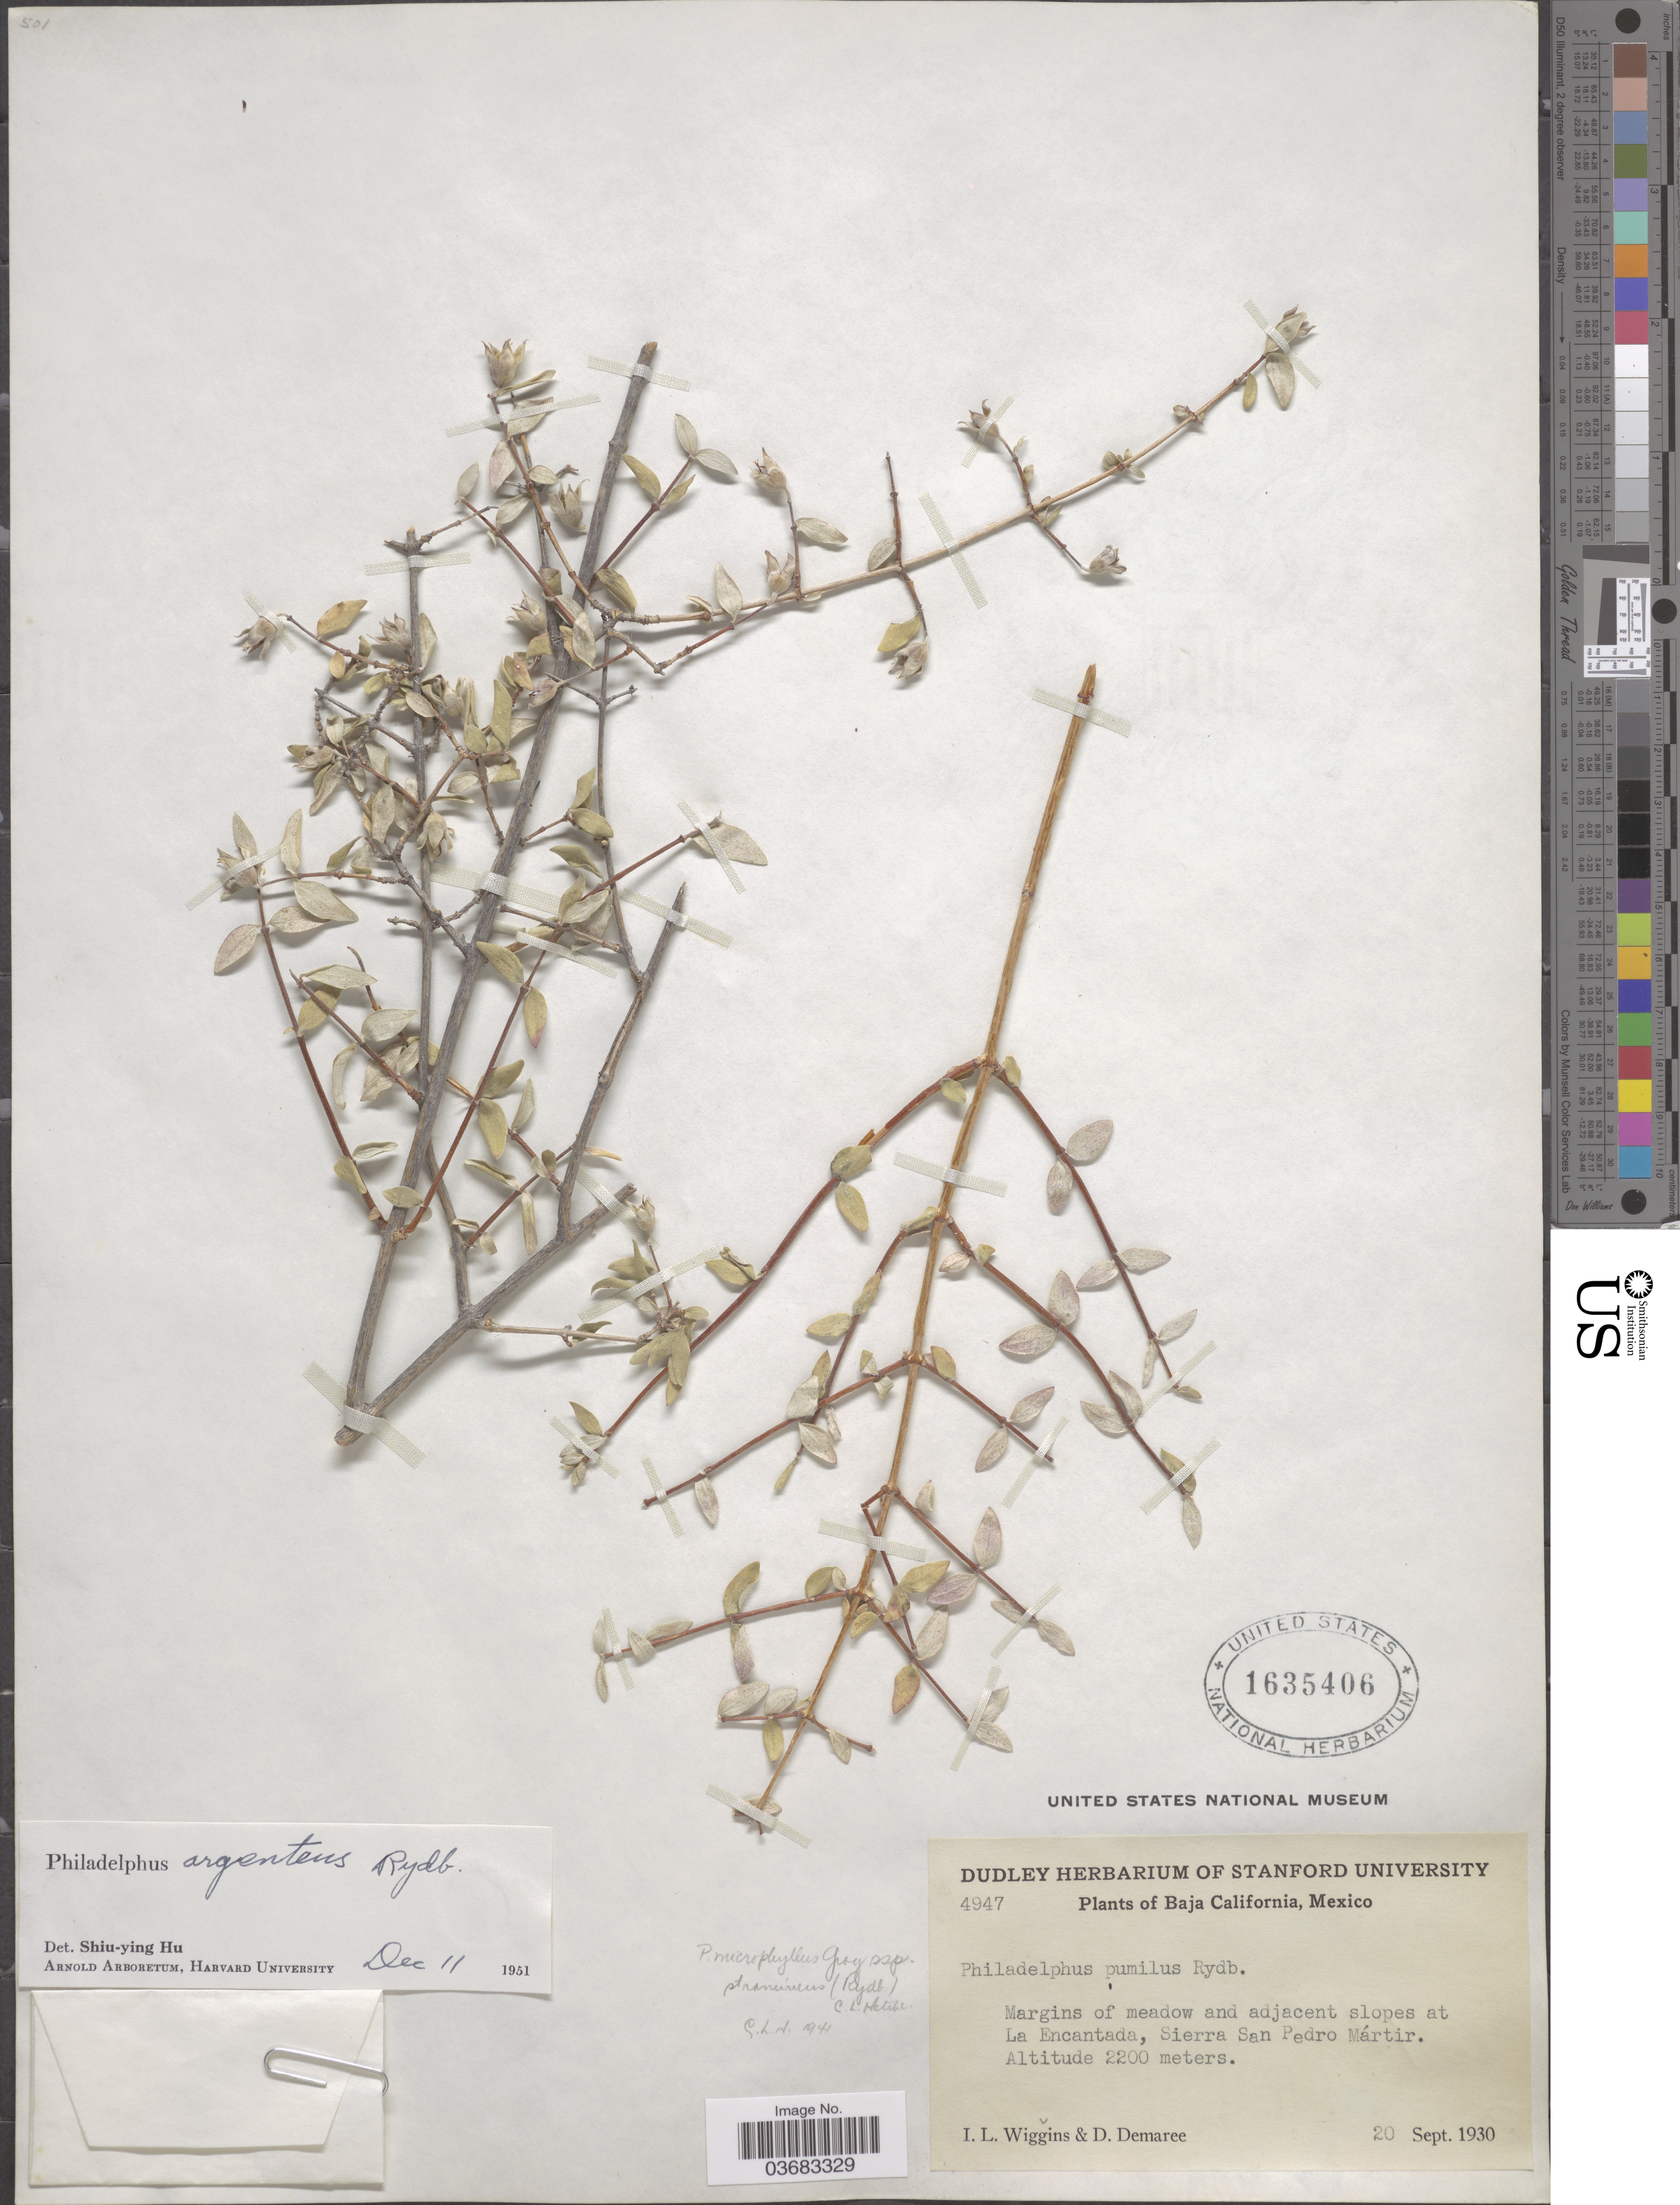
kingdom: Plantae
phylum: Tracheophyta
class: Magnoliopsida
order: Cornales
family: Hydrangeaceae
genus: Philadelphus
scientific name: Philadelphus microphyllus subsp. stramineus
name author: C.L. Hitchc.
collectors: I. L. Wiggins & D. Demaree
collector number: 4947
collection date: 1930-09-20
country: Mexico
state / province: Baja California Norte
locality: Margins of meadow and adjacent slopes at La Encantada, Sierra San Pedro Mártir.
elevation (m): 2200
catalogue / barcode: US 1635406